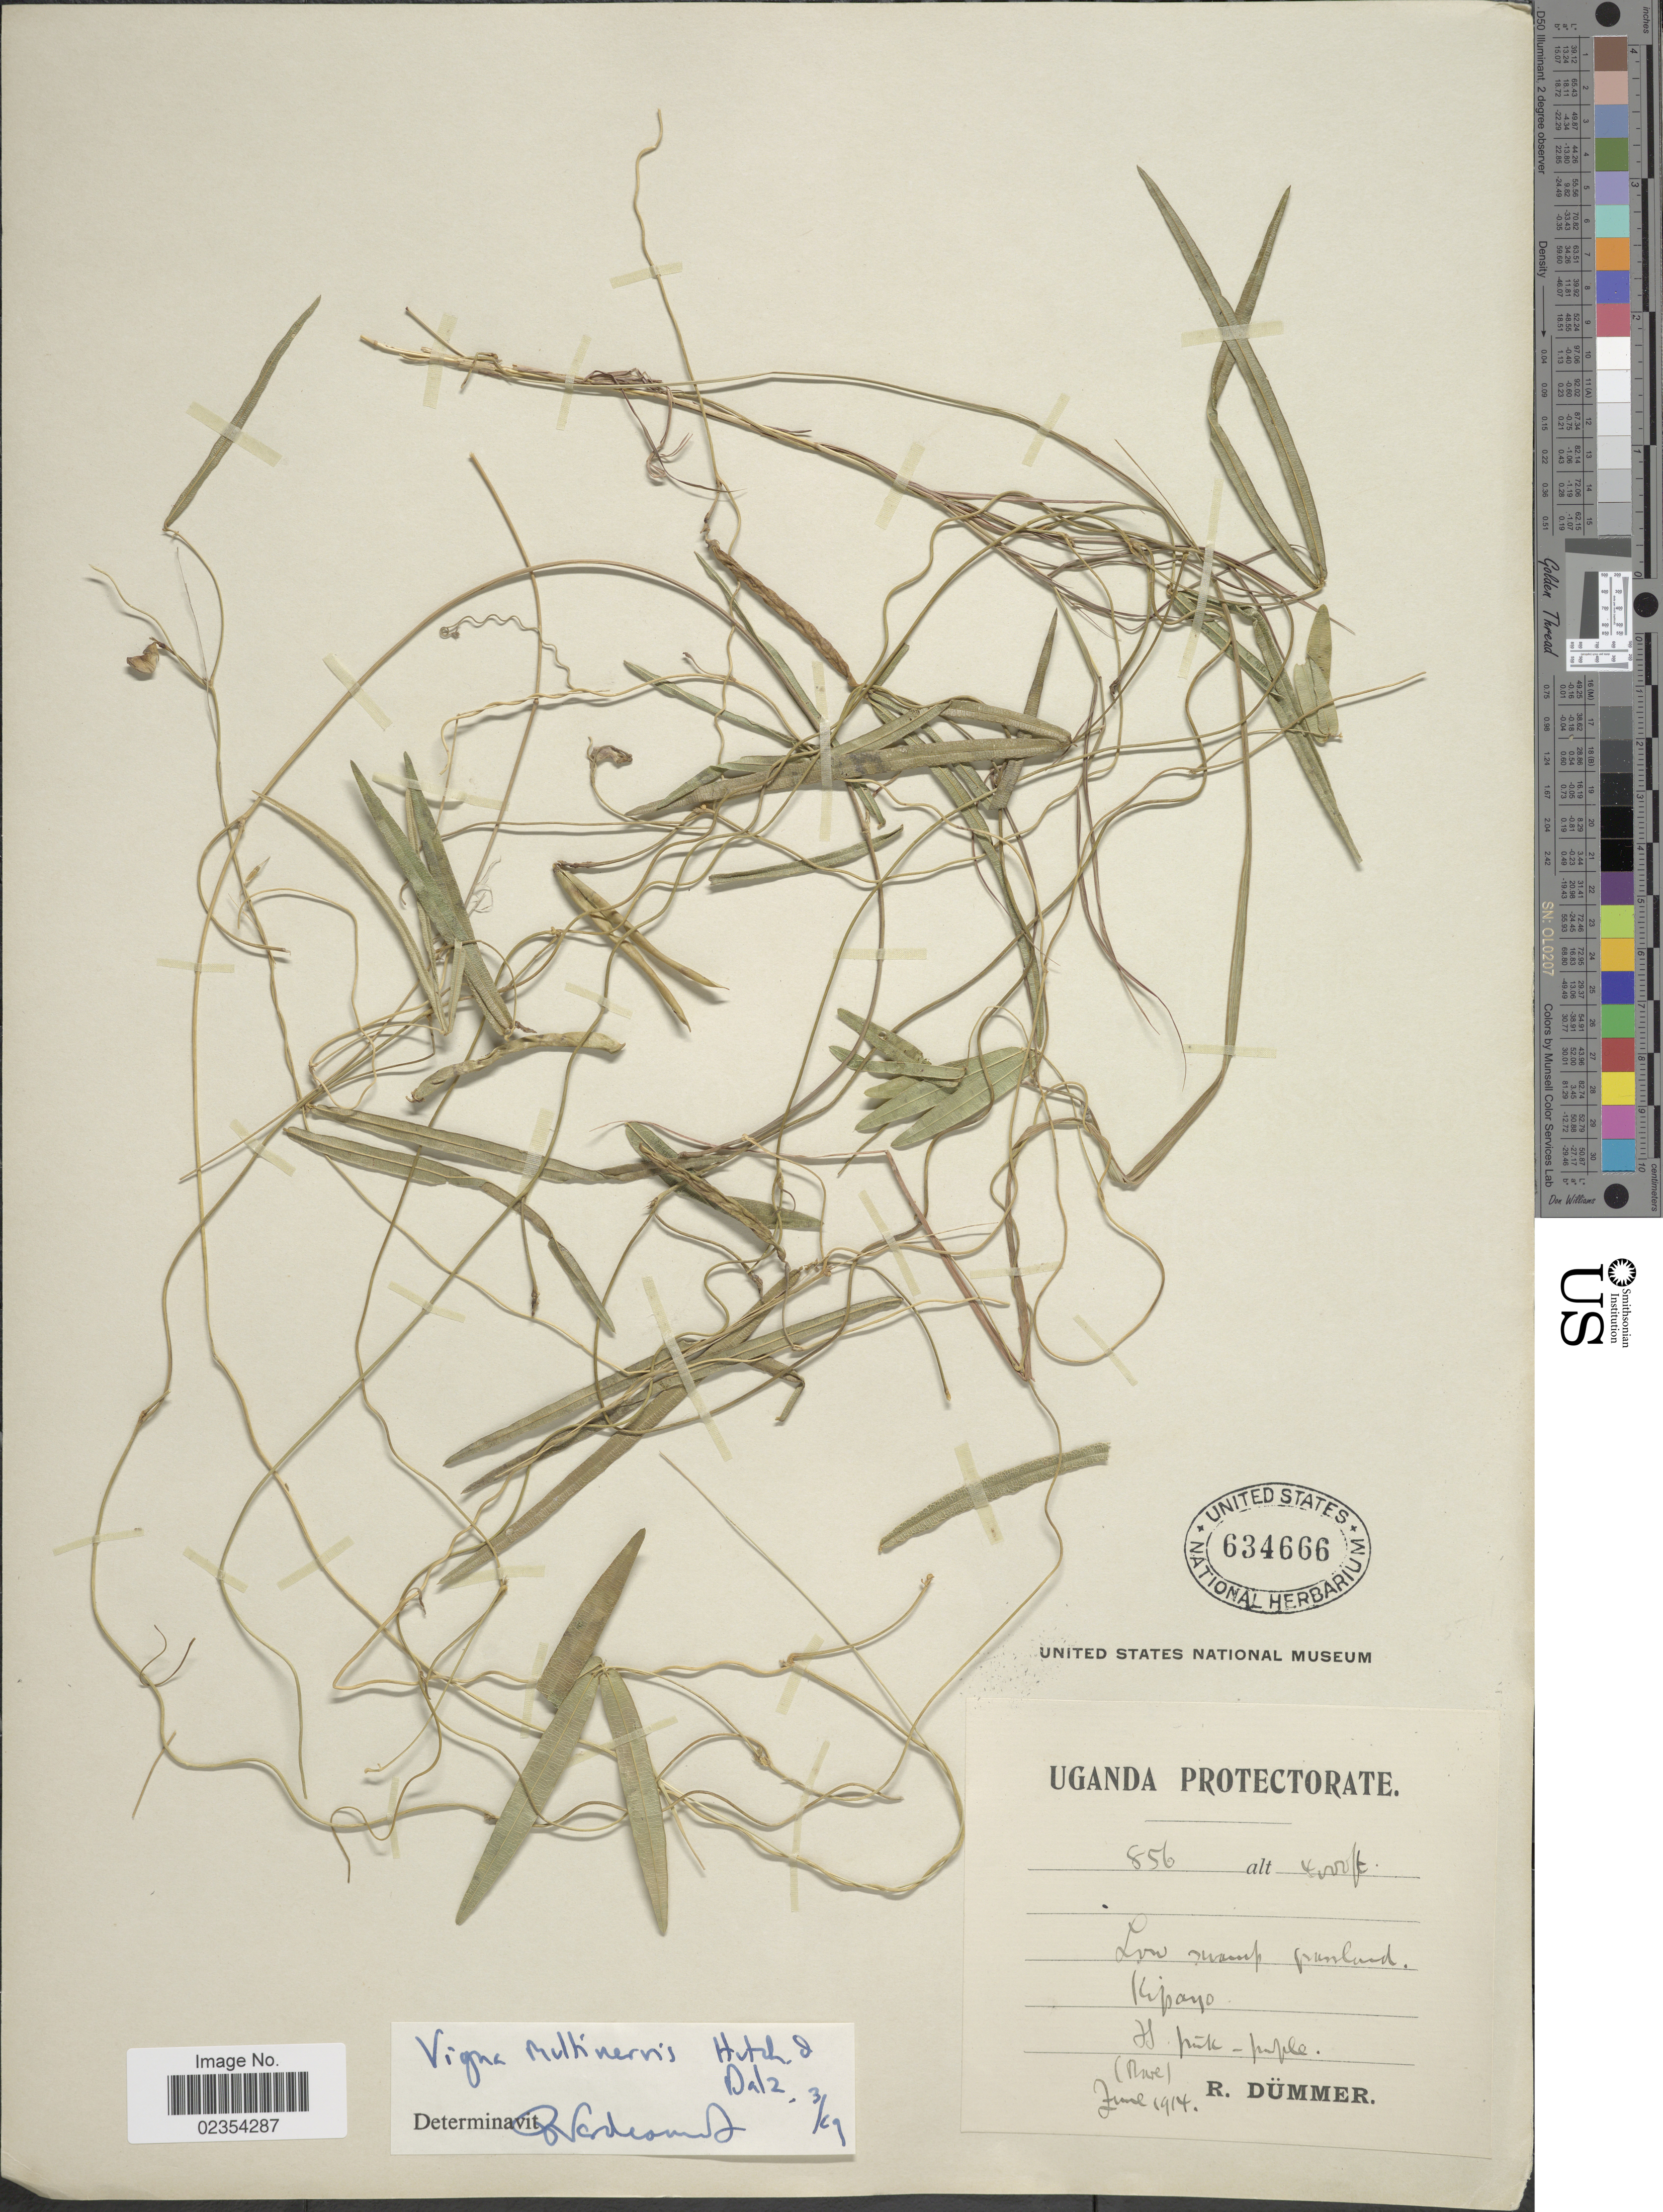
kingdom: Plantae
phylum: Tracheophyta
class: Magnoliopsida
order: Fabales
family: Fabaceae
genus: Vigna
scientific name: Vigna multinervis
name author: Hutch. & Dalziel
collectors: R. A. Dümmer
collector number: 856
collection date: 1914-06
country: Uganda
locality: Uganda Protectorate, Kipayo.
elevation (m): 1219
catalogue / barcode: US 634666